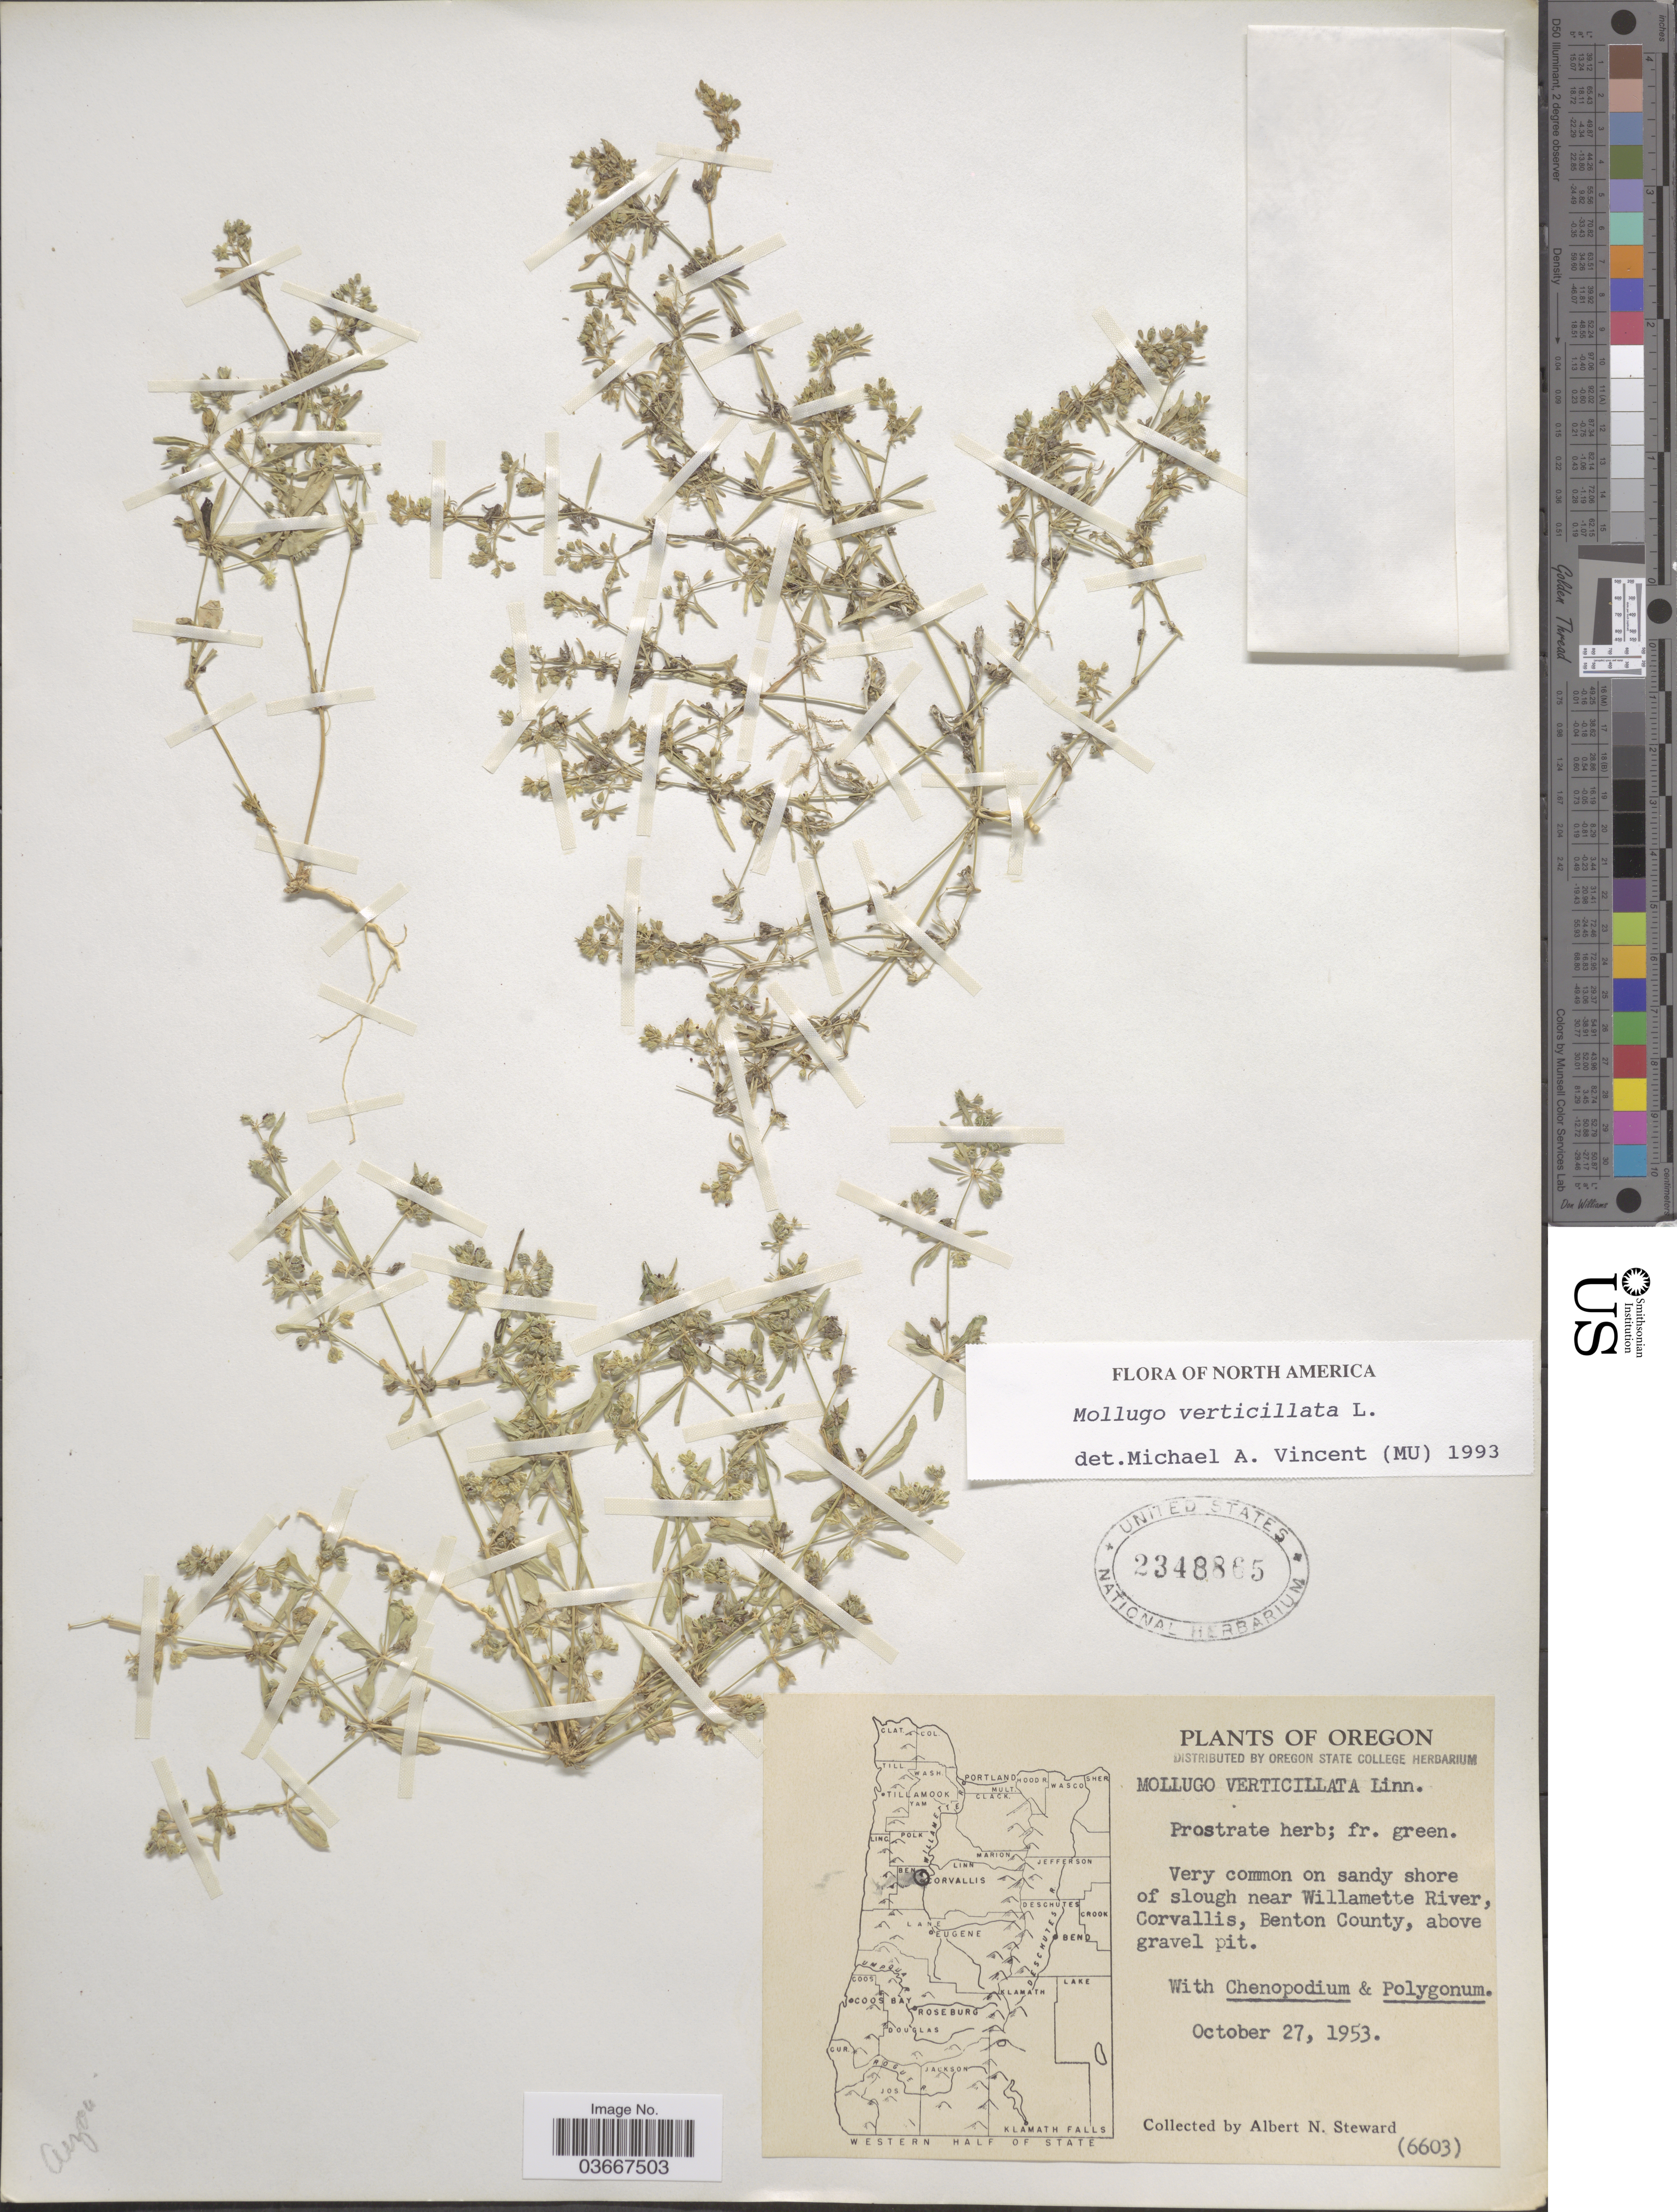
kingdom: Plantae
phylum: Tracheophyta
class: Magnoliopsida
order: Caryophyllales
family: Molluginaceae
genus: Mollugo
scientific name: Mollugo verticillata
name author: L.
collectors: A. N. Steward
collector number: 6603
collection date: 1953-10-27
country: United States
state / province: Oregon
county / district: Benton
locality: Very common on sandy shore of slough near Willamette River, Corvallis, Benton County, above gravel pit.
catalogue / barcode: US 2348865